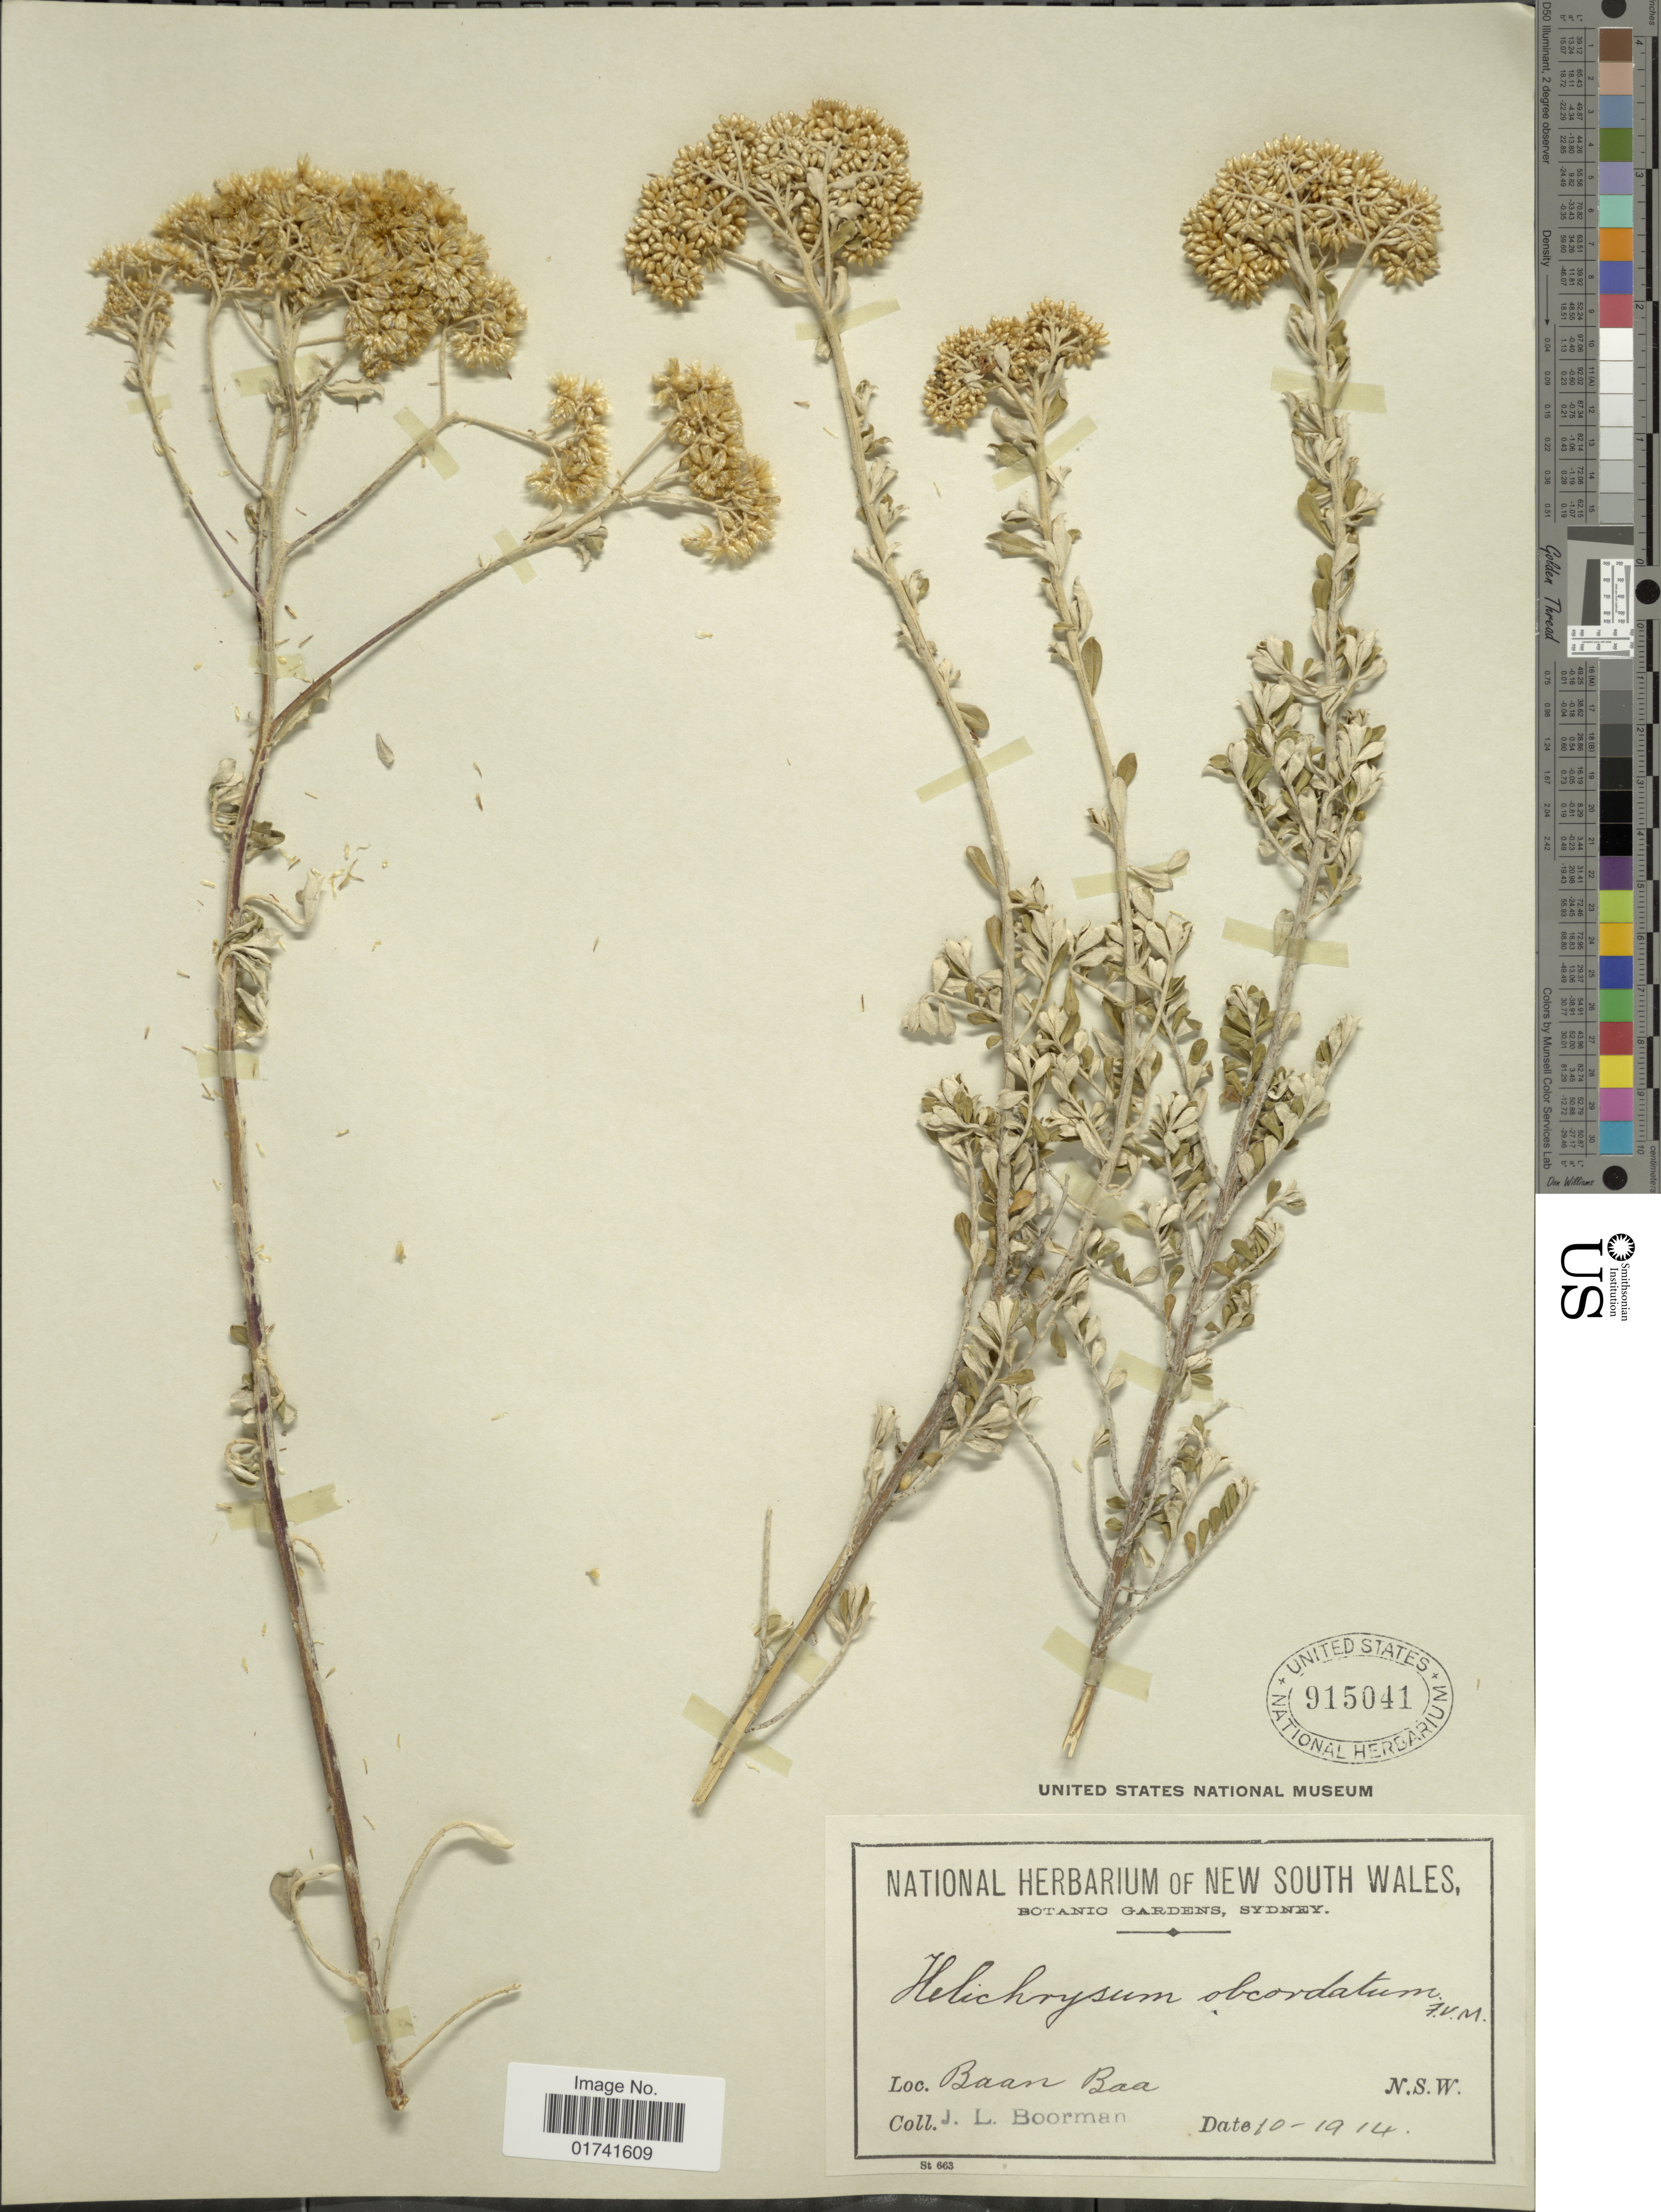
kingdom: Plantae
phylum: Tracheophyta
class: Magnoliopsida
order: Asterales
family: Asteraceae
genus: Ozothamnus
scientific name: Ozothamnus obcordatus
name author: DC.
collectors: J. Boorman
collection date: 1914-10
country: Australia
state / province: New South Wales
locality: Baan Baa.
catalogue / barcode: US 915041